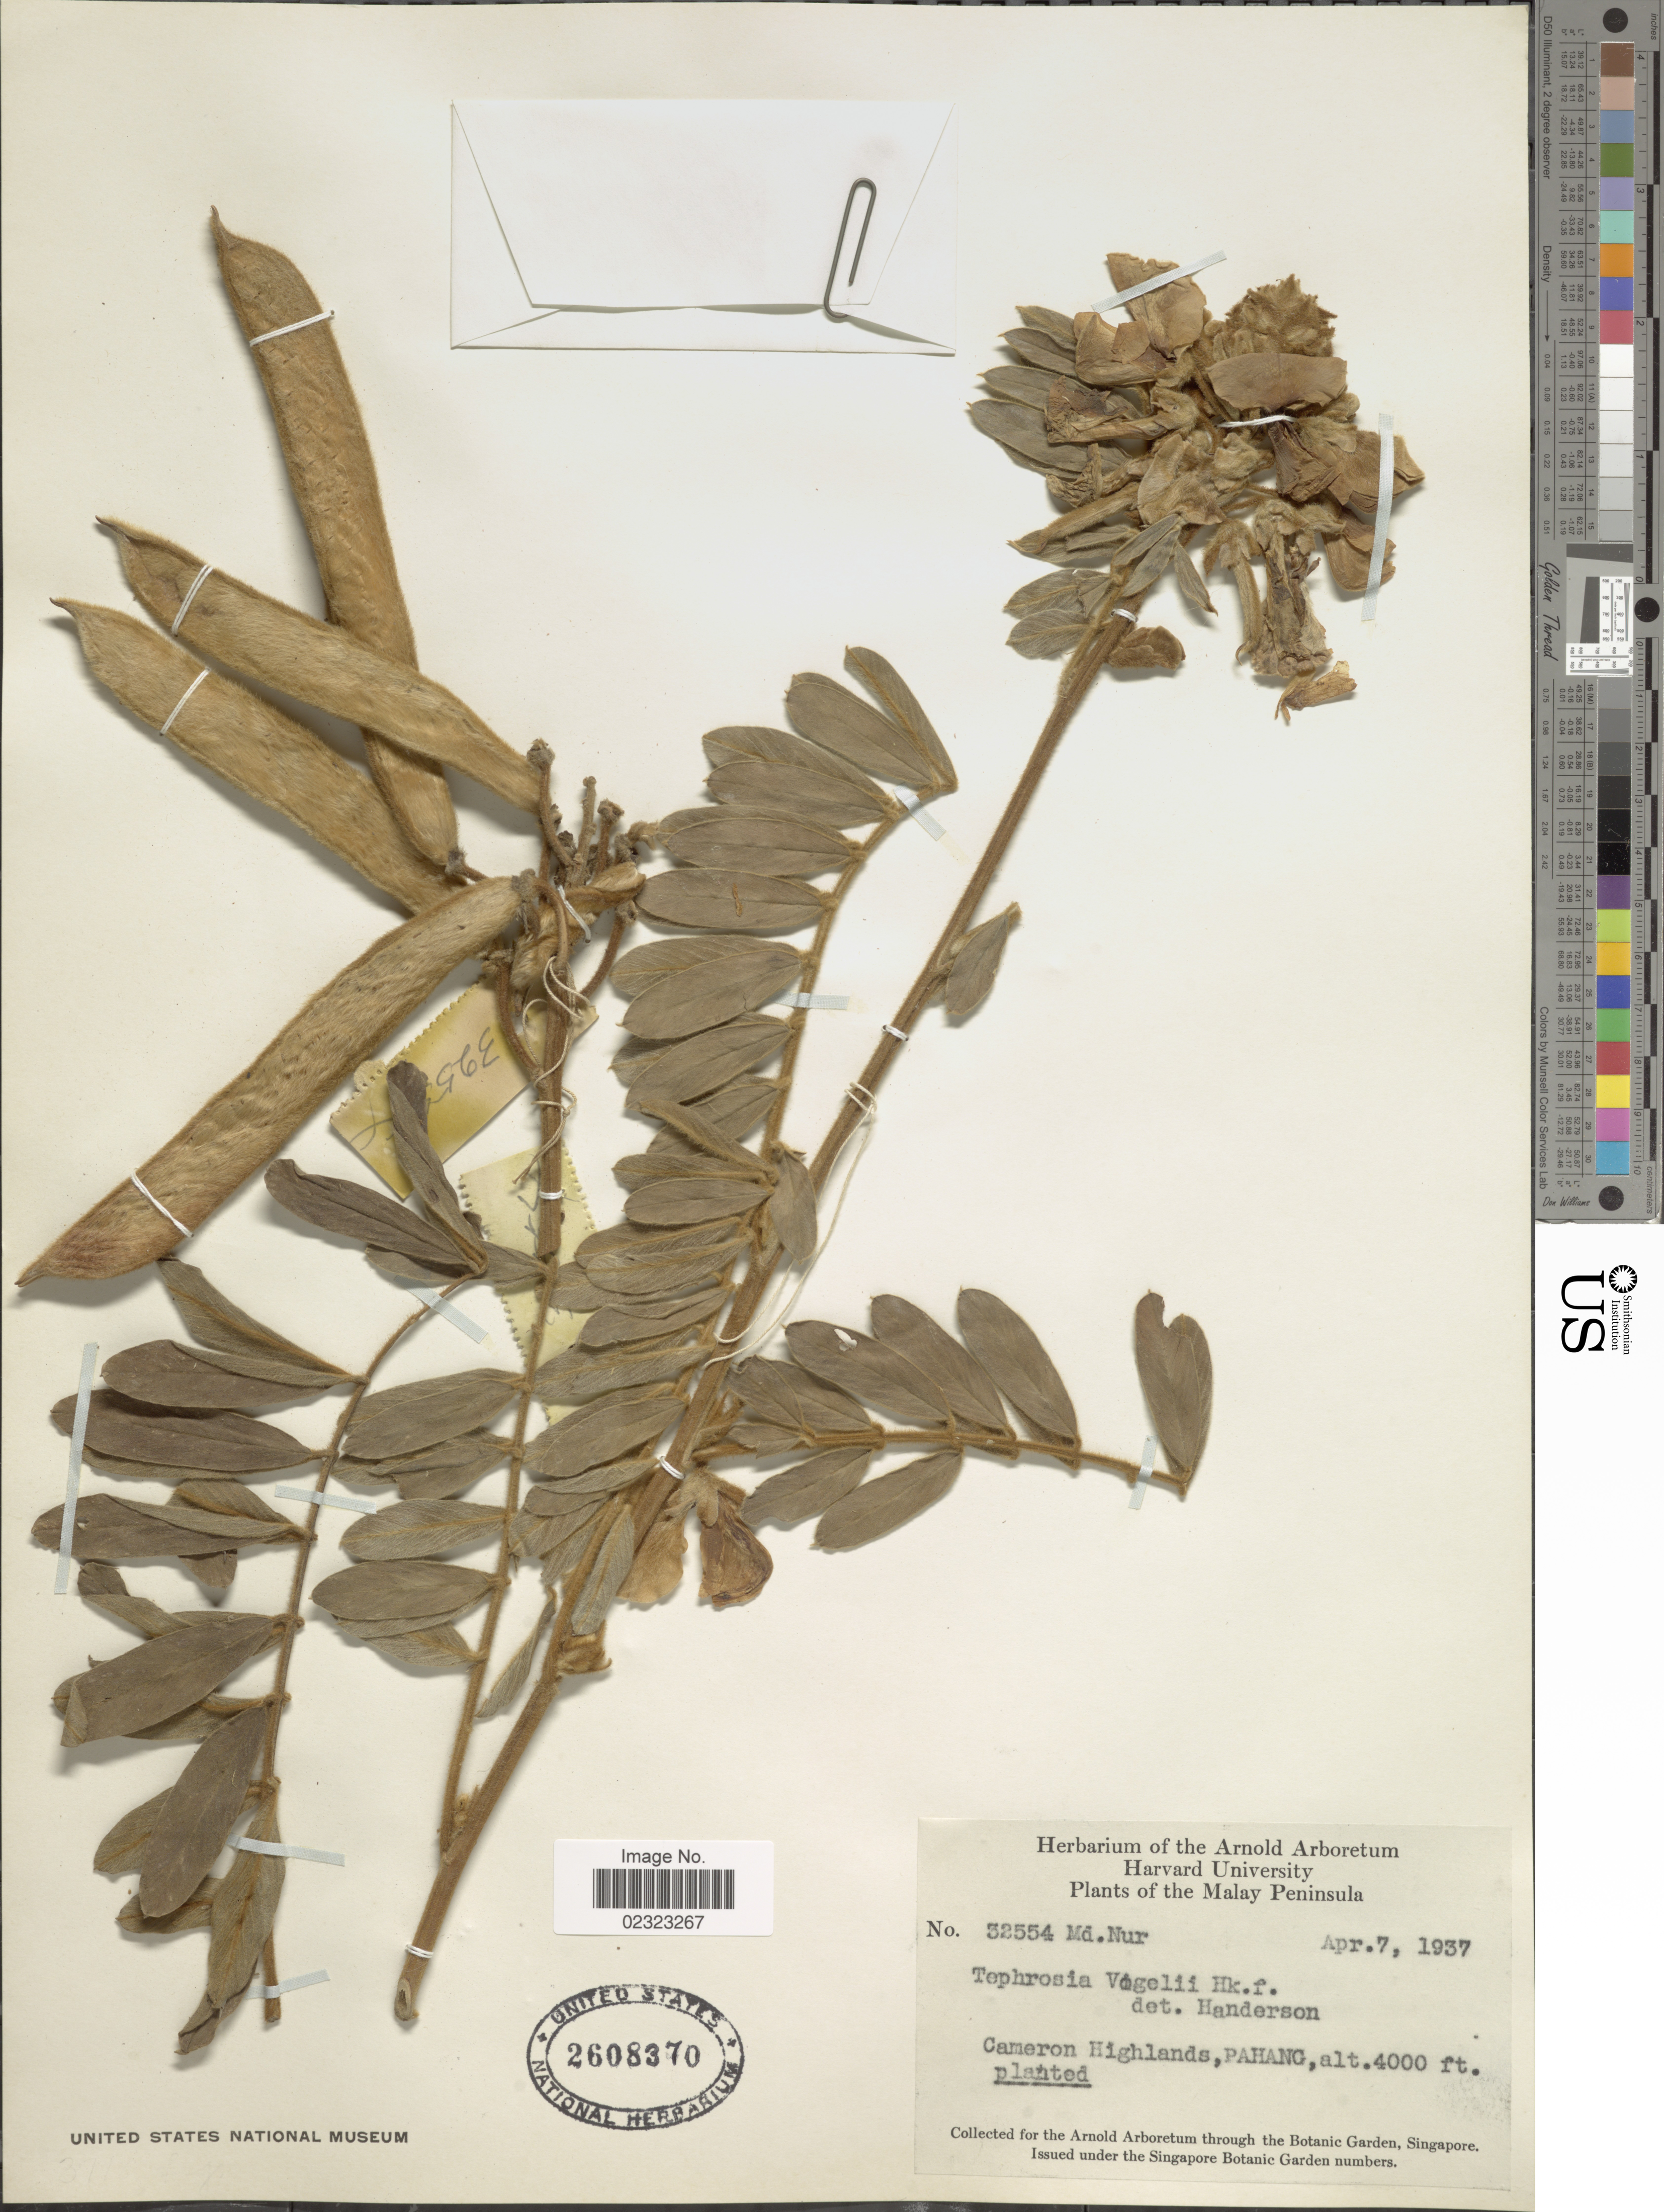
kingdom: Plantae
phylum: Tracheophyta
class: Magnoliopsida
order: Fabales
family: Fabaceae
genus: Tephrosia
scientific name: Tephrosia vogelii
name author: Hook. f.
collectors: M. Nur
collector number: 32554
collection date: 1937-04-07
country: Malaysia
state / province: Pahang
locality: Malay Peninsula, Cameron Highlands, planted.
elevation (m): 1219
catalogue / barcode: US 2608370